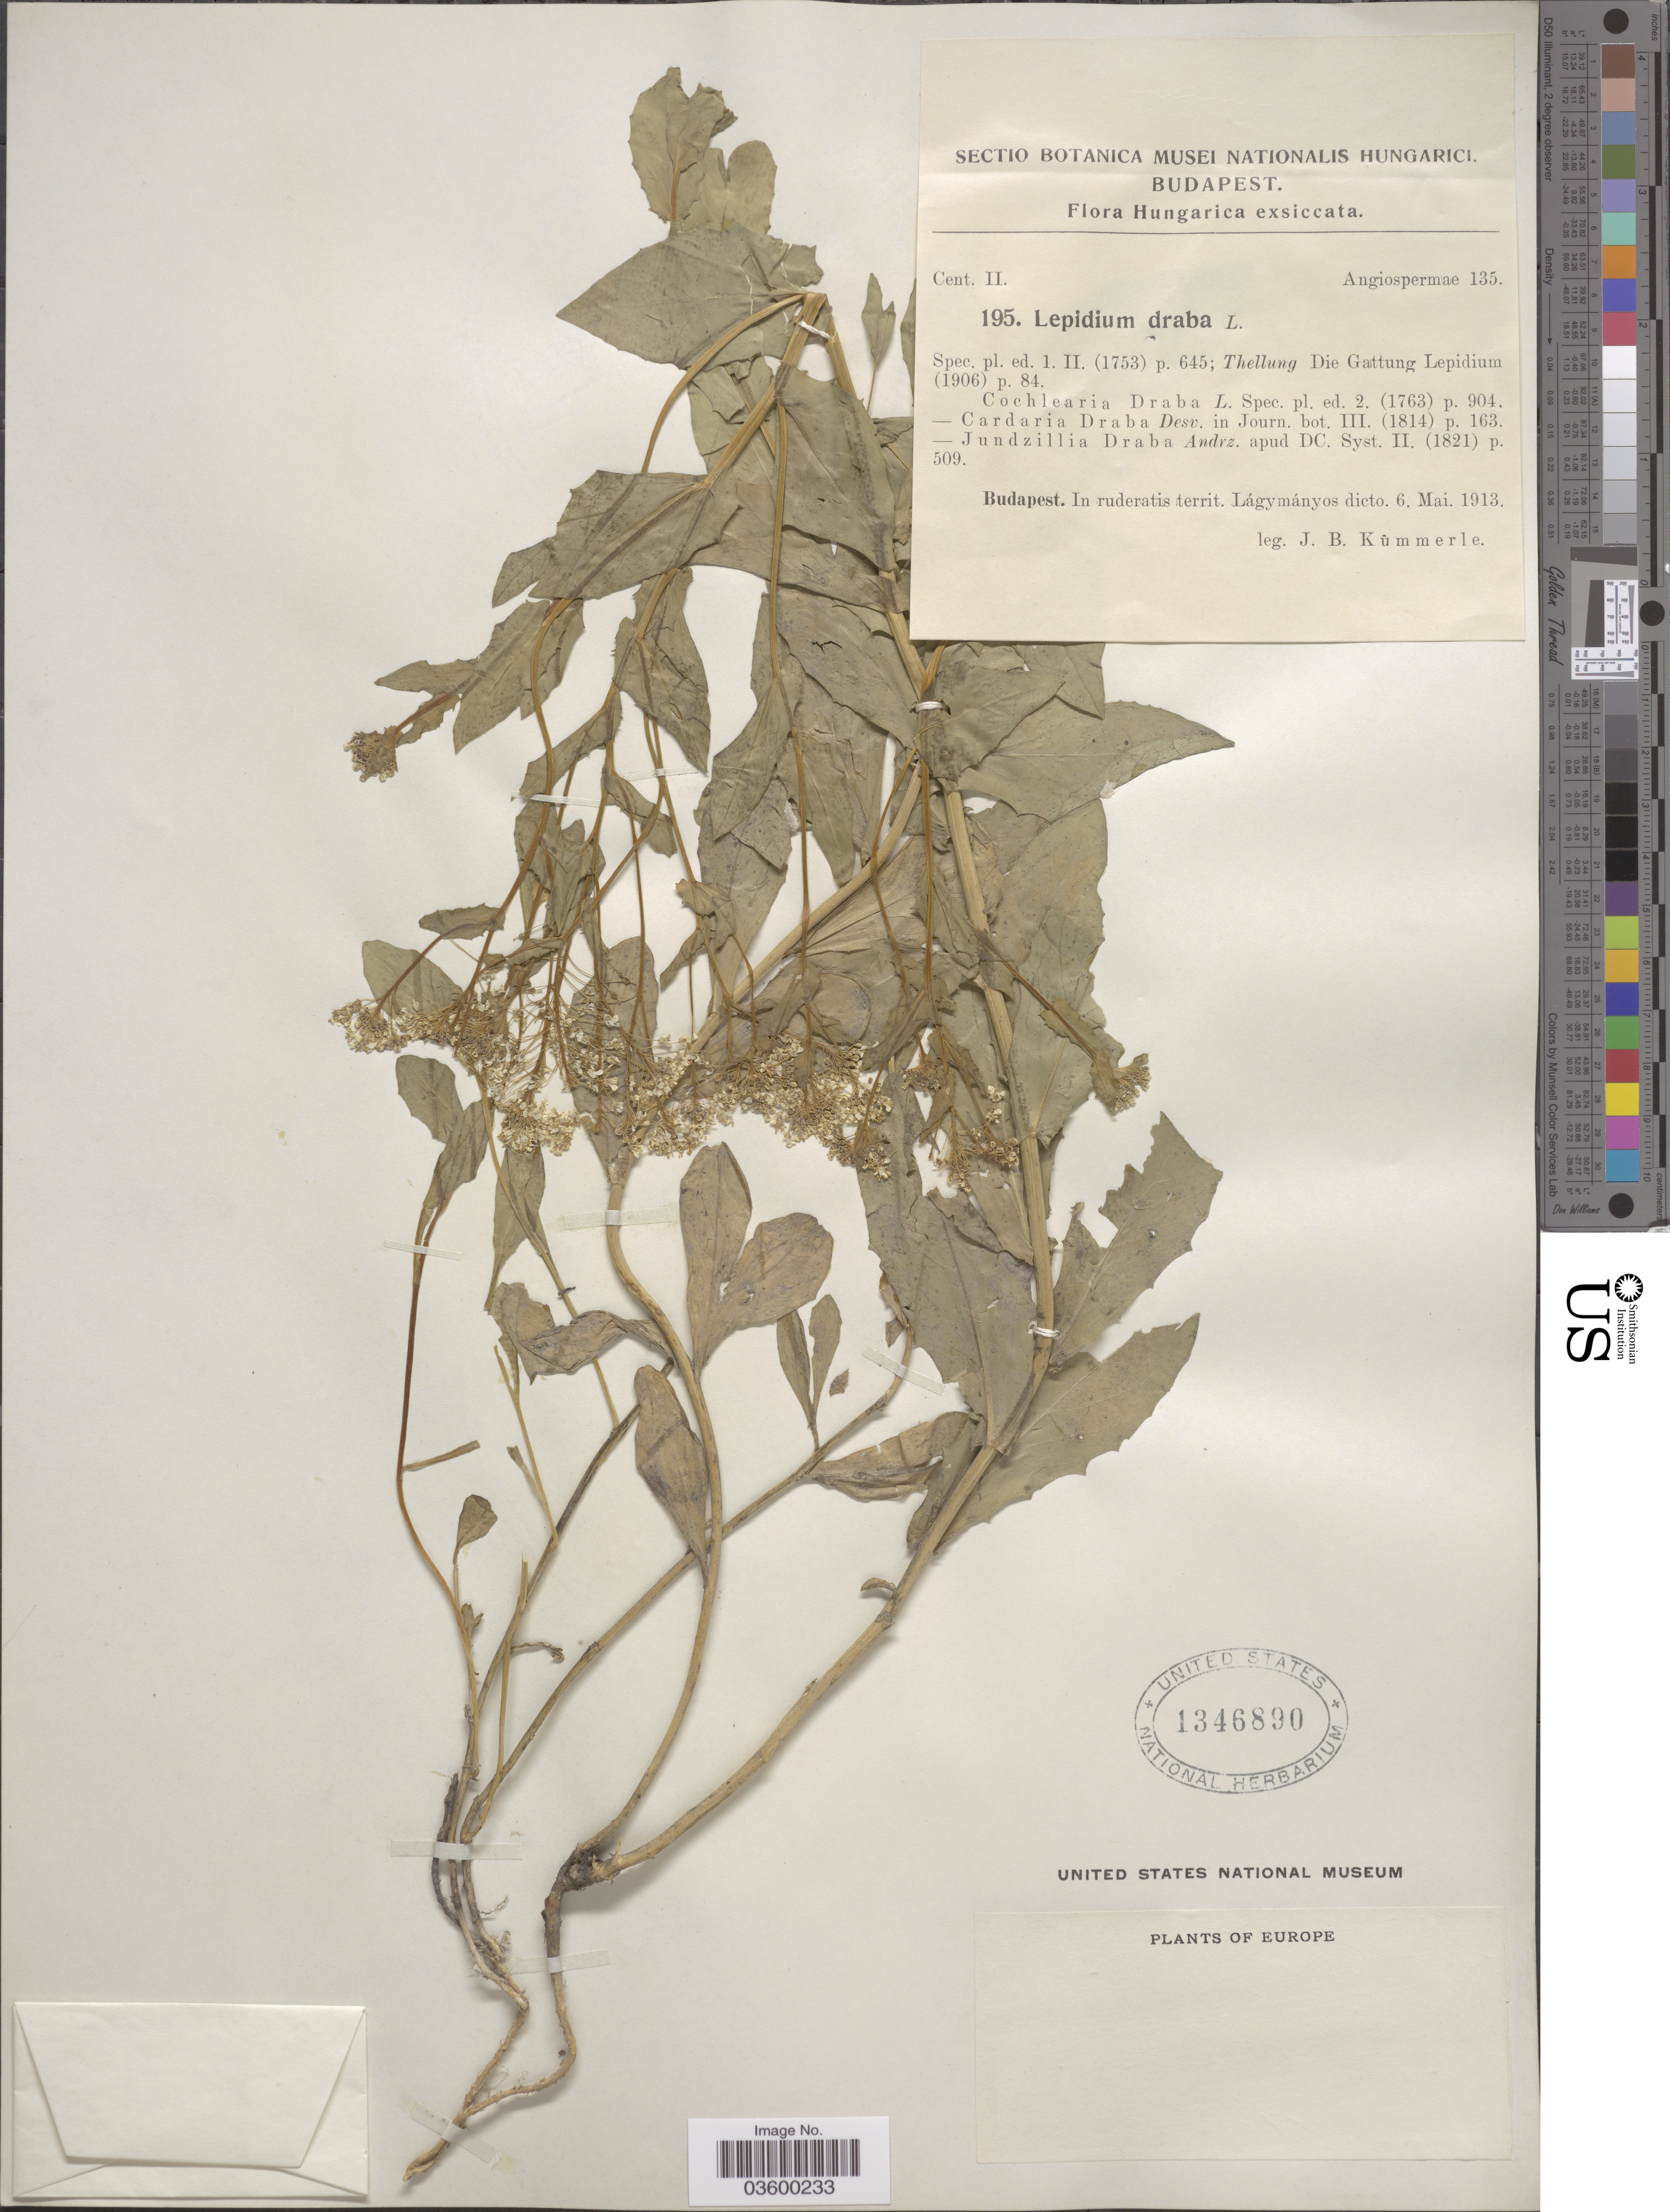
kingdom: Plantae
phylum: Tracheophyta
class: Magnoliopsida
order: Brassicales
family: Brassicaceae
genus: Lepidium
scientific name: Lepidium draba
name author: L.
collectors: J. Kummerle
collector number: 195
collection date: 1913-05-06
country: Hungary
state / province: Budapest, Capital District of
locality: Budapest. In ruderatis territ. Lágymányos dicto.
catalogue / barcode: US 1346890